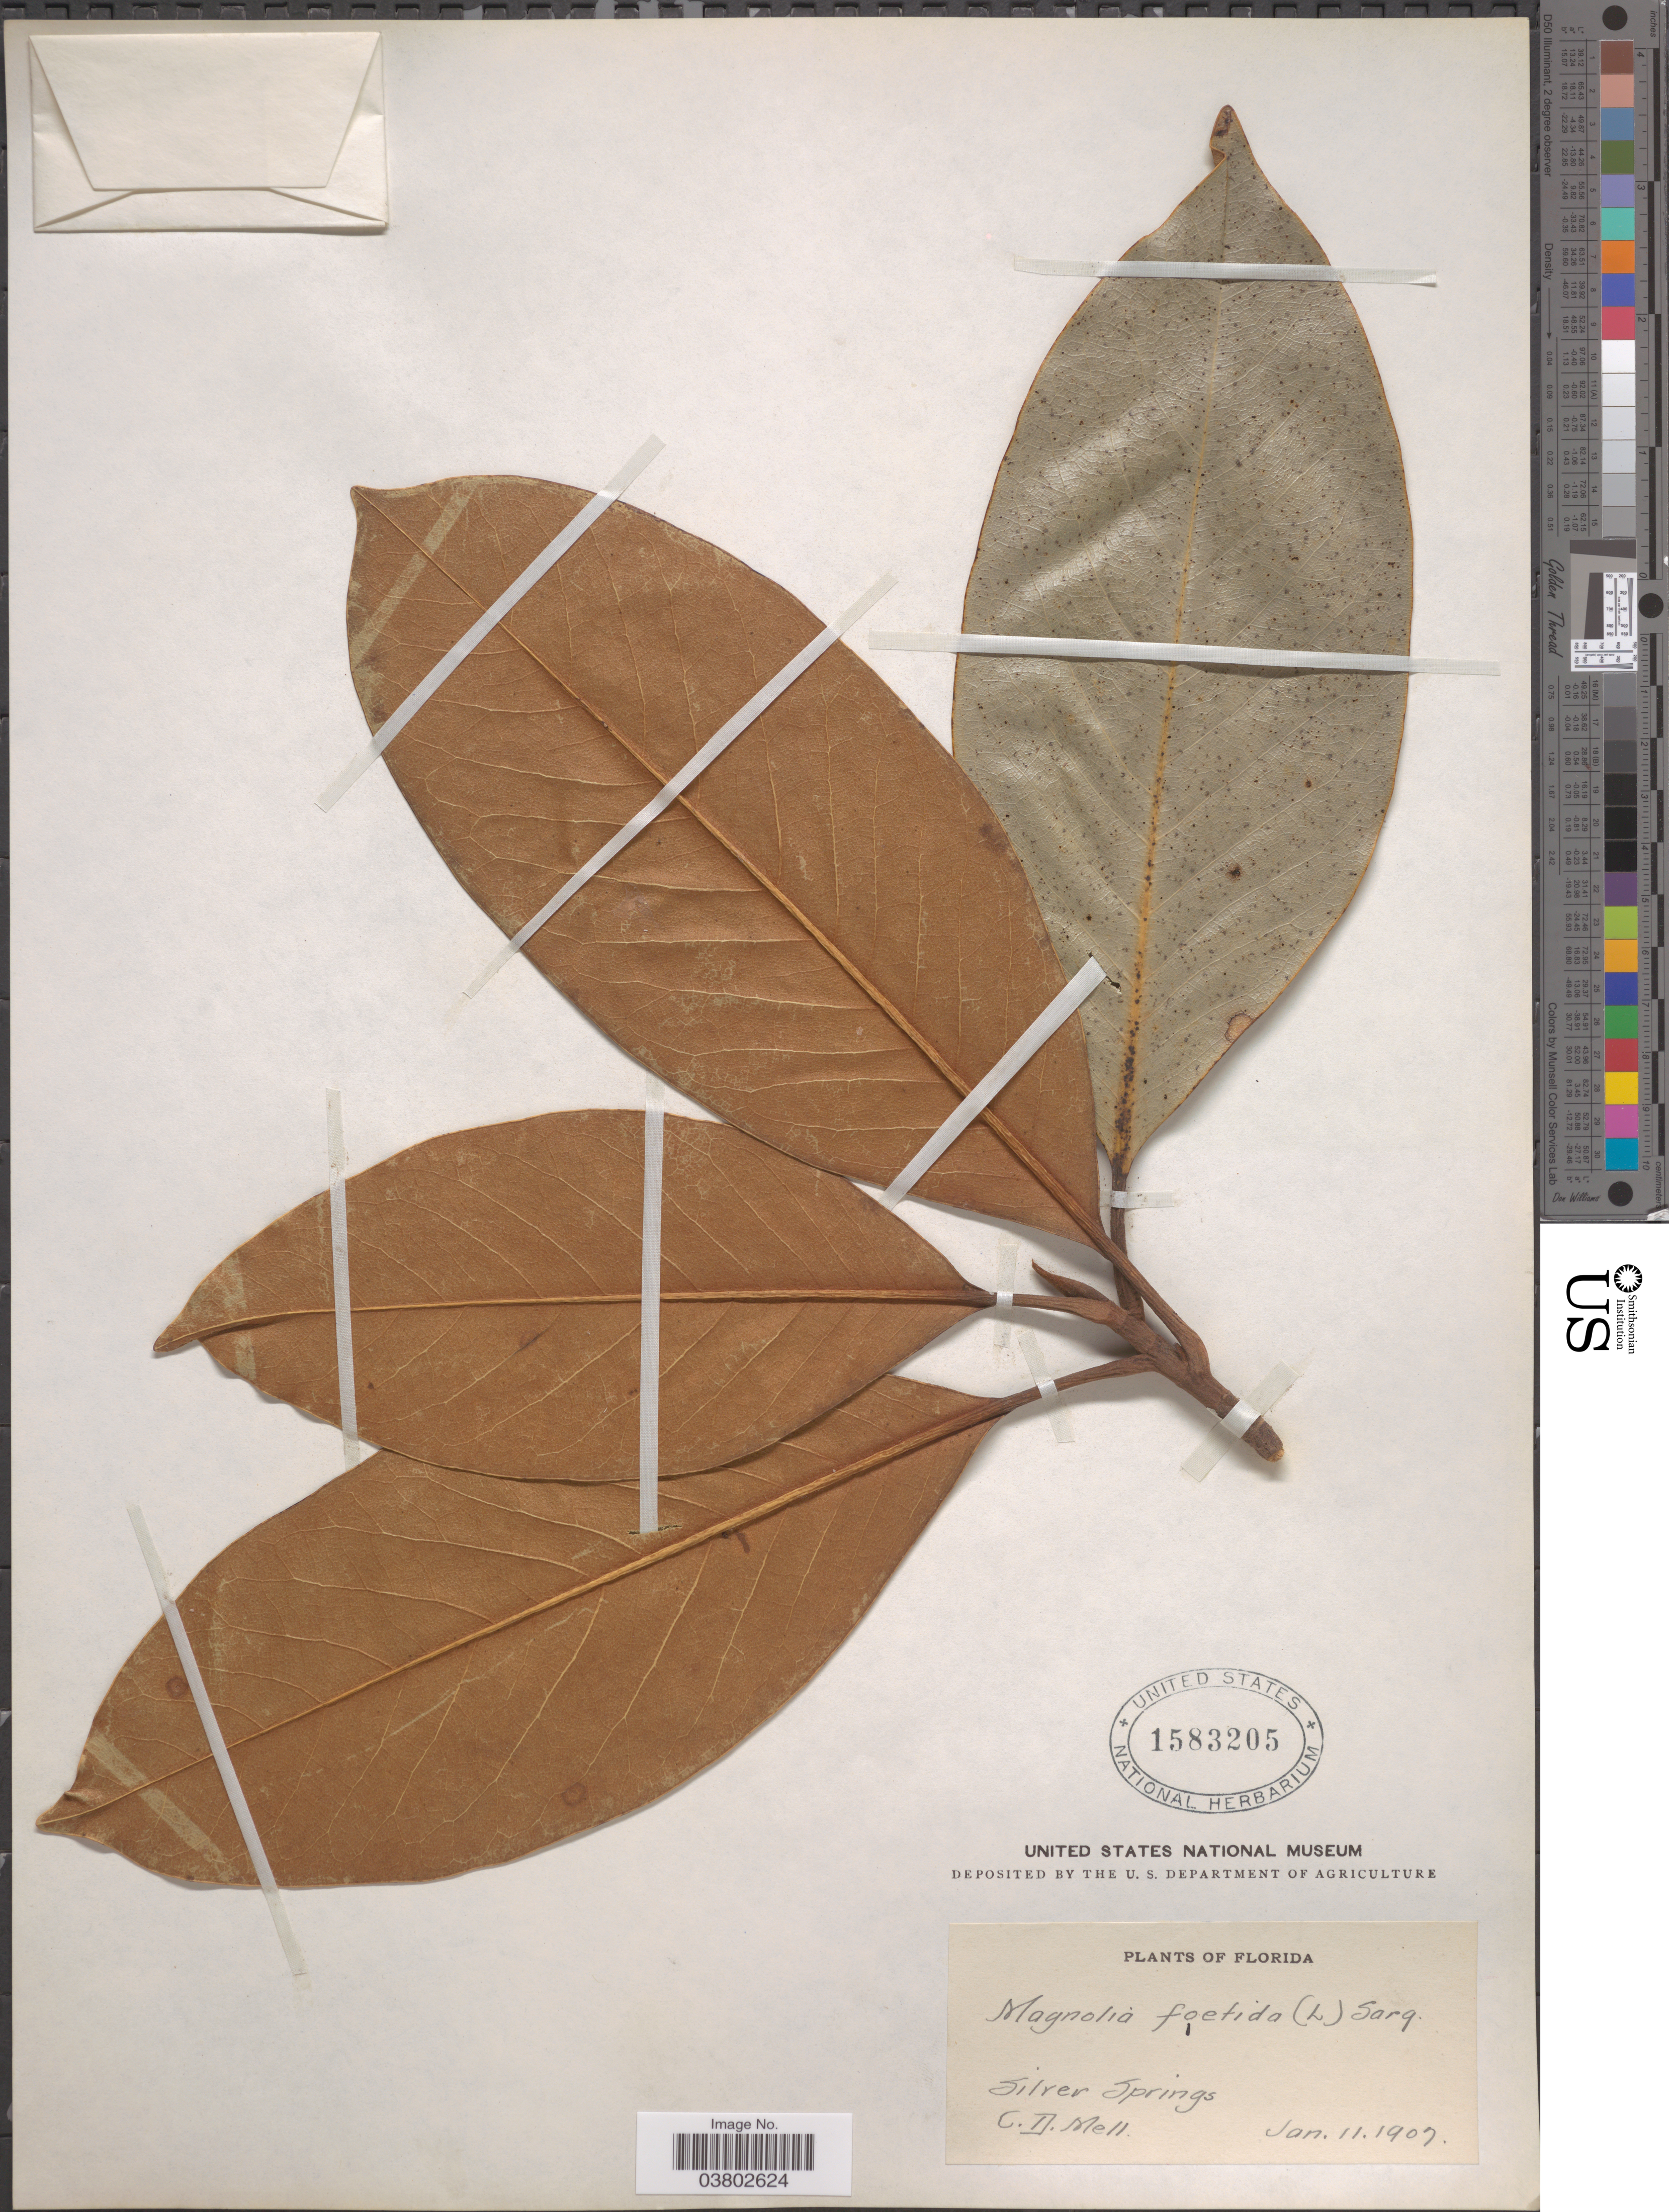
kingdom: Plantae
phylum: Tracheophyta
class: Magnoliopsida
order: Magnoliales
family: Magnoliaceae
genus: Magnolia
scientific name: Magnolia grandiflora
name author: L.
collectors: C. D. Mell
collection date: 1907-01-11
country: United States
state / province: Florida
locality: Silver Springs.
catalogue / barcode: US 1583205